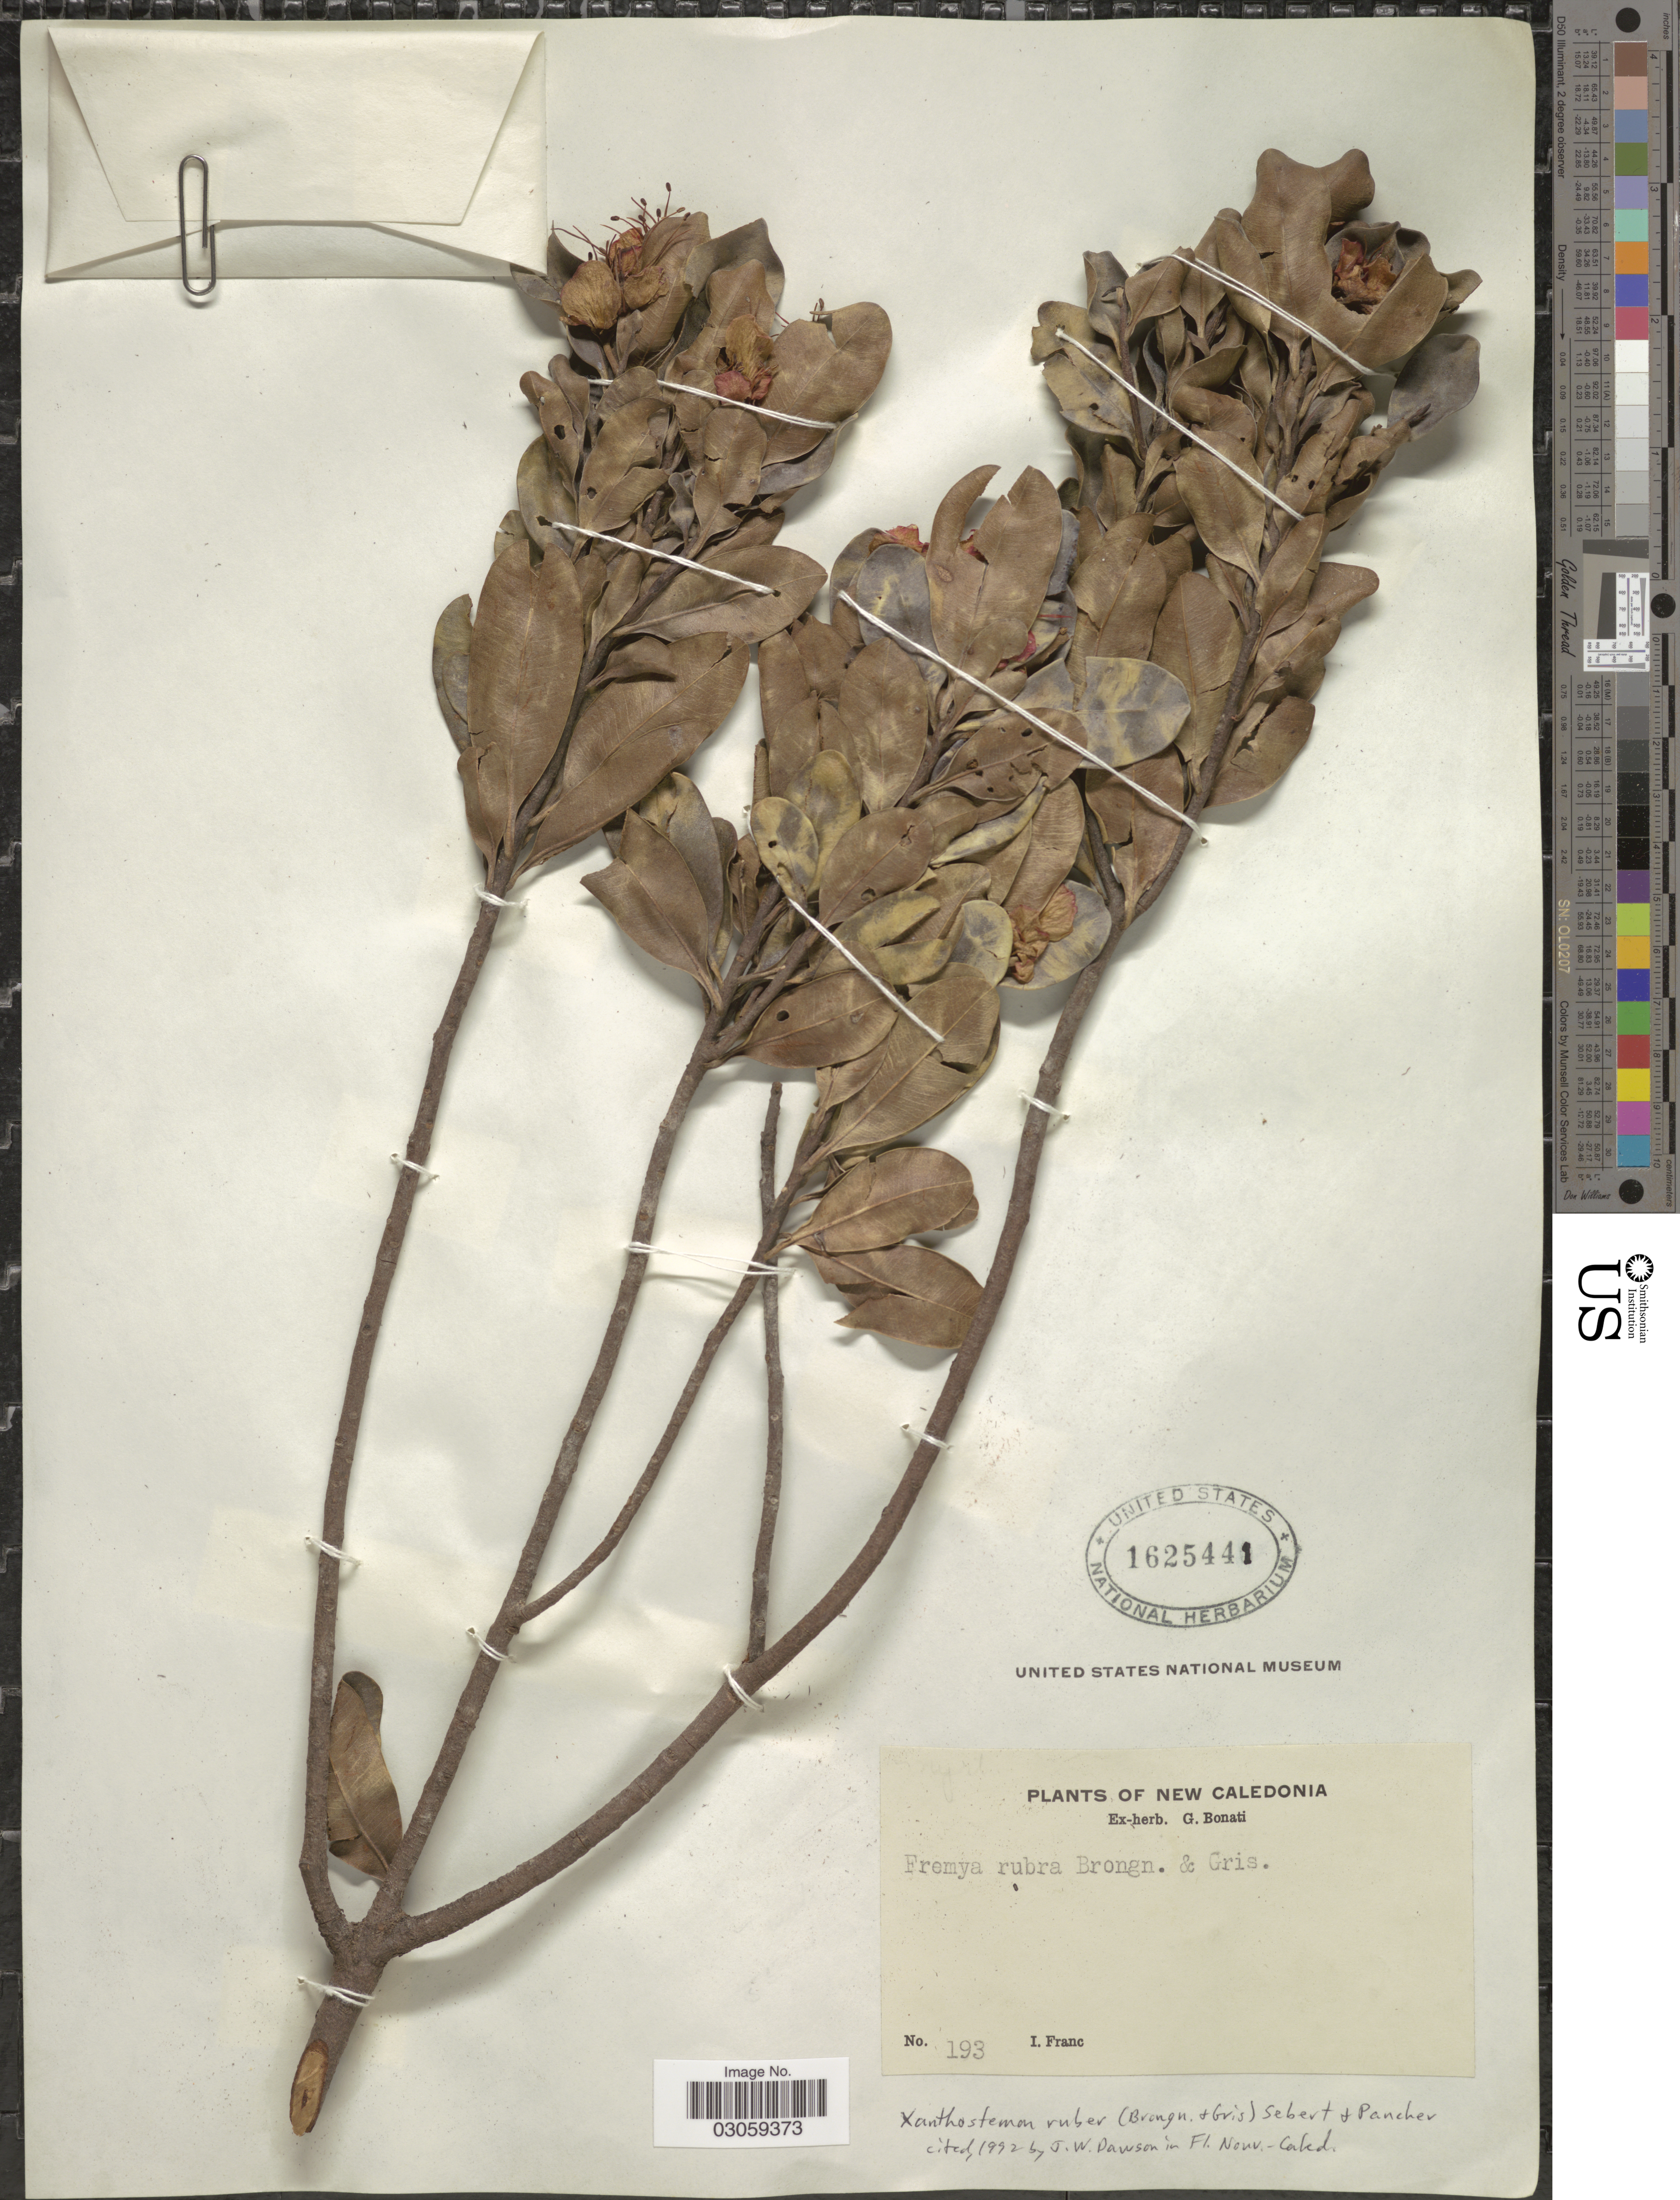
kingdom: Plantae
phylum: Tracheophyta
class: Magnoliopsida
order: Myrtales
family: Myrtaceae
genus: Xanthostemon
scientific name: Xanthostemon ruber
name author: (Brongn. & Gris) Sebert & Pancher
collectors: I. Franc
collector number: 193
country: New Caledonia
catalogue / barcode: US 1625441